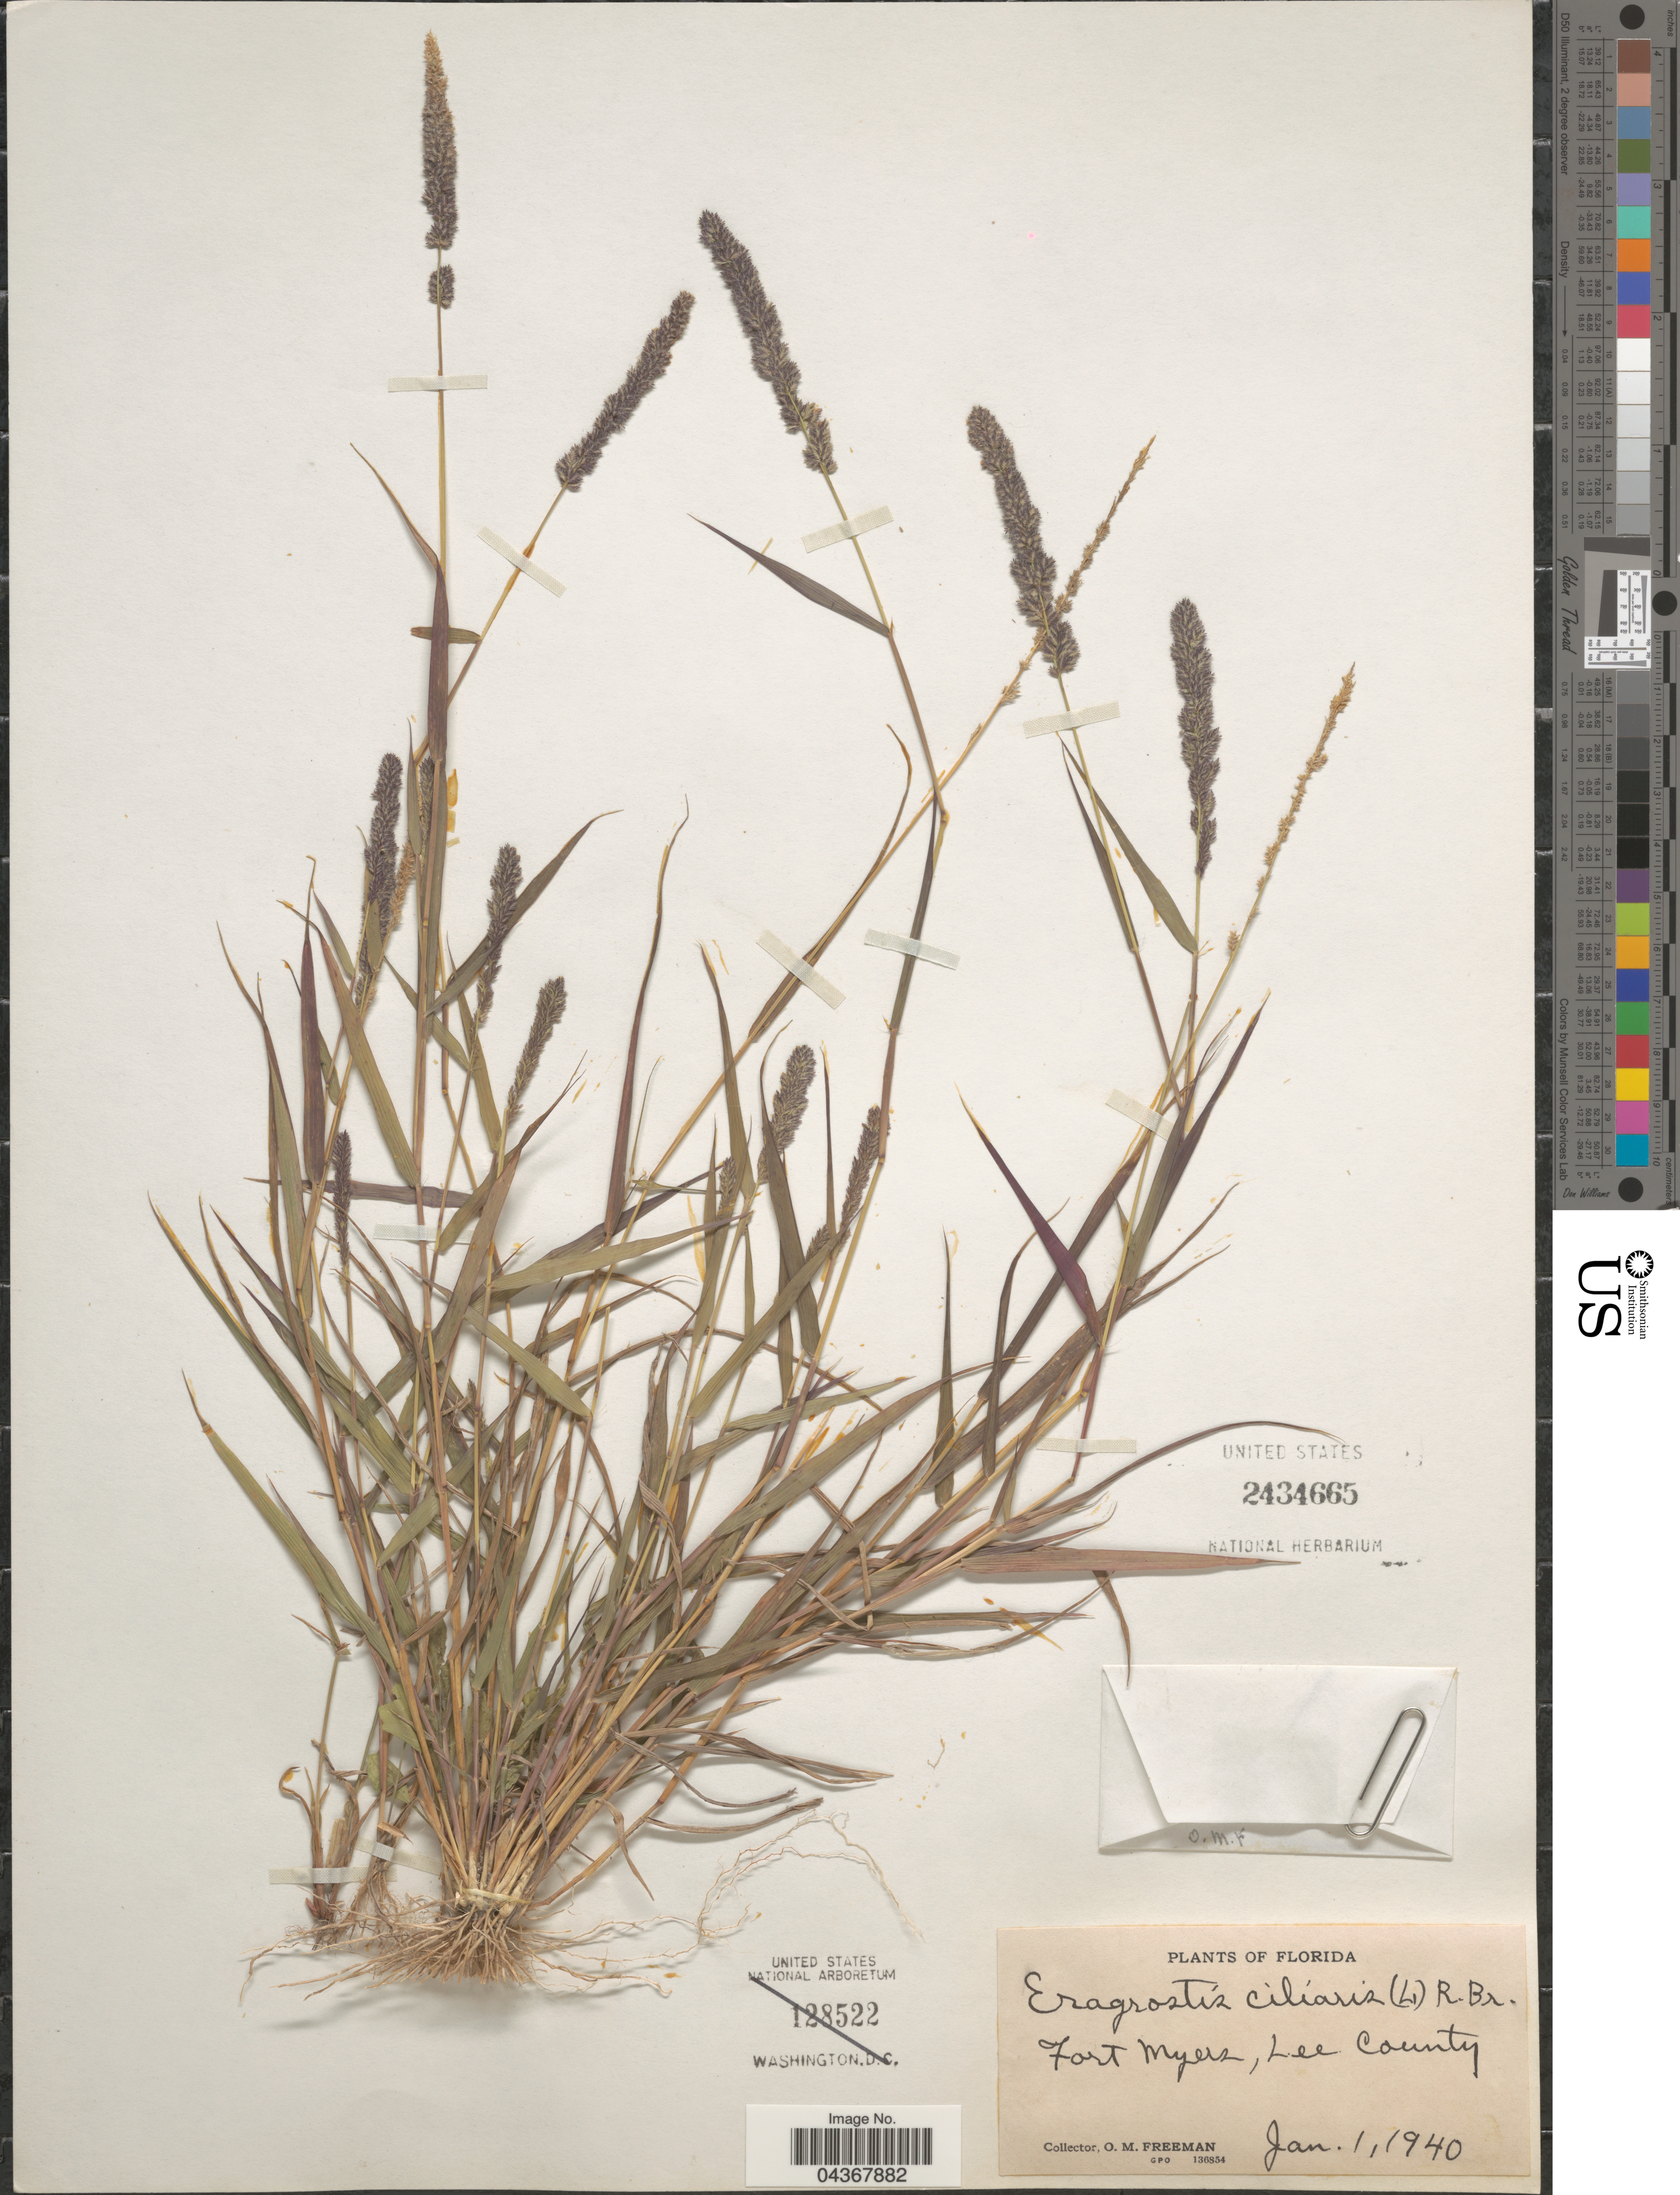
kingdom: Plantae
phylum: Tracheophyta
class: Liliopsida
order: Poales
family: Poaceae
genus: Eragrostis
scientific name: Eragrostis ciliaris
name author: (L.) R. Br.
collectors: O. Freeman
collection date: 1940-01-01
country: United States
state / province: Florida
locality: Fort Myers, Lee County.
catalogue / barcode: US 2434665